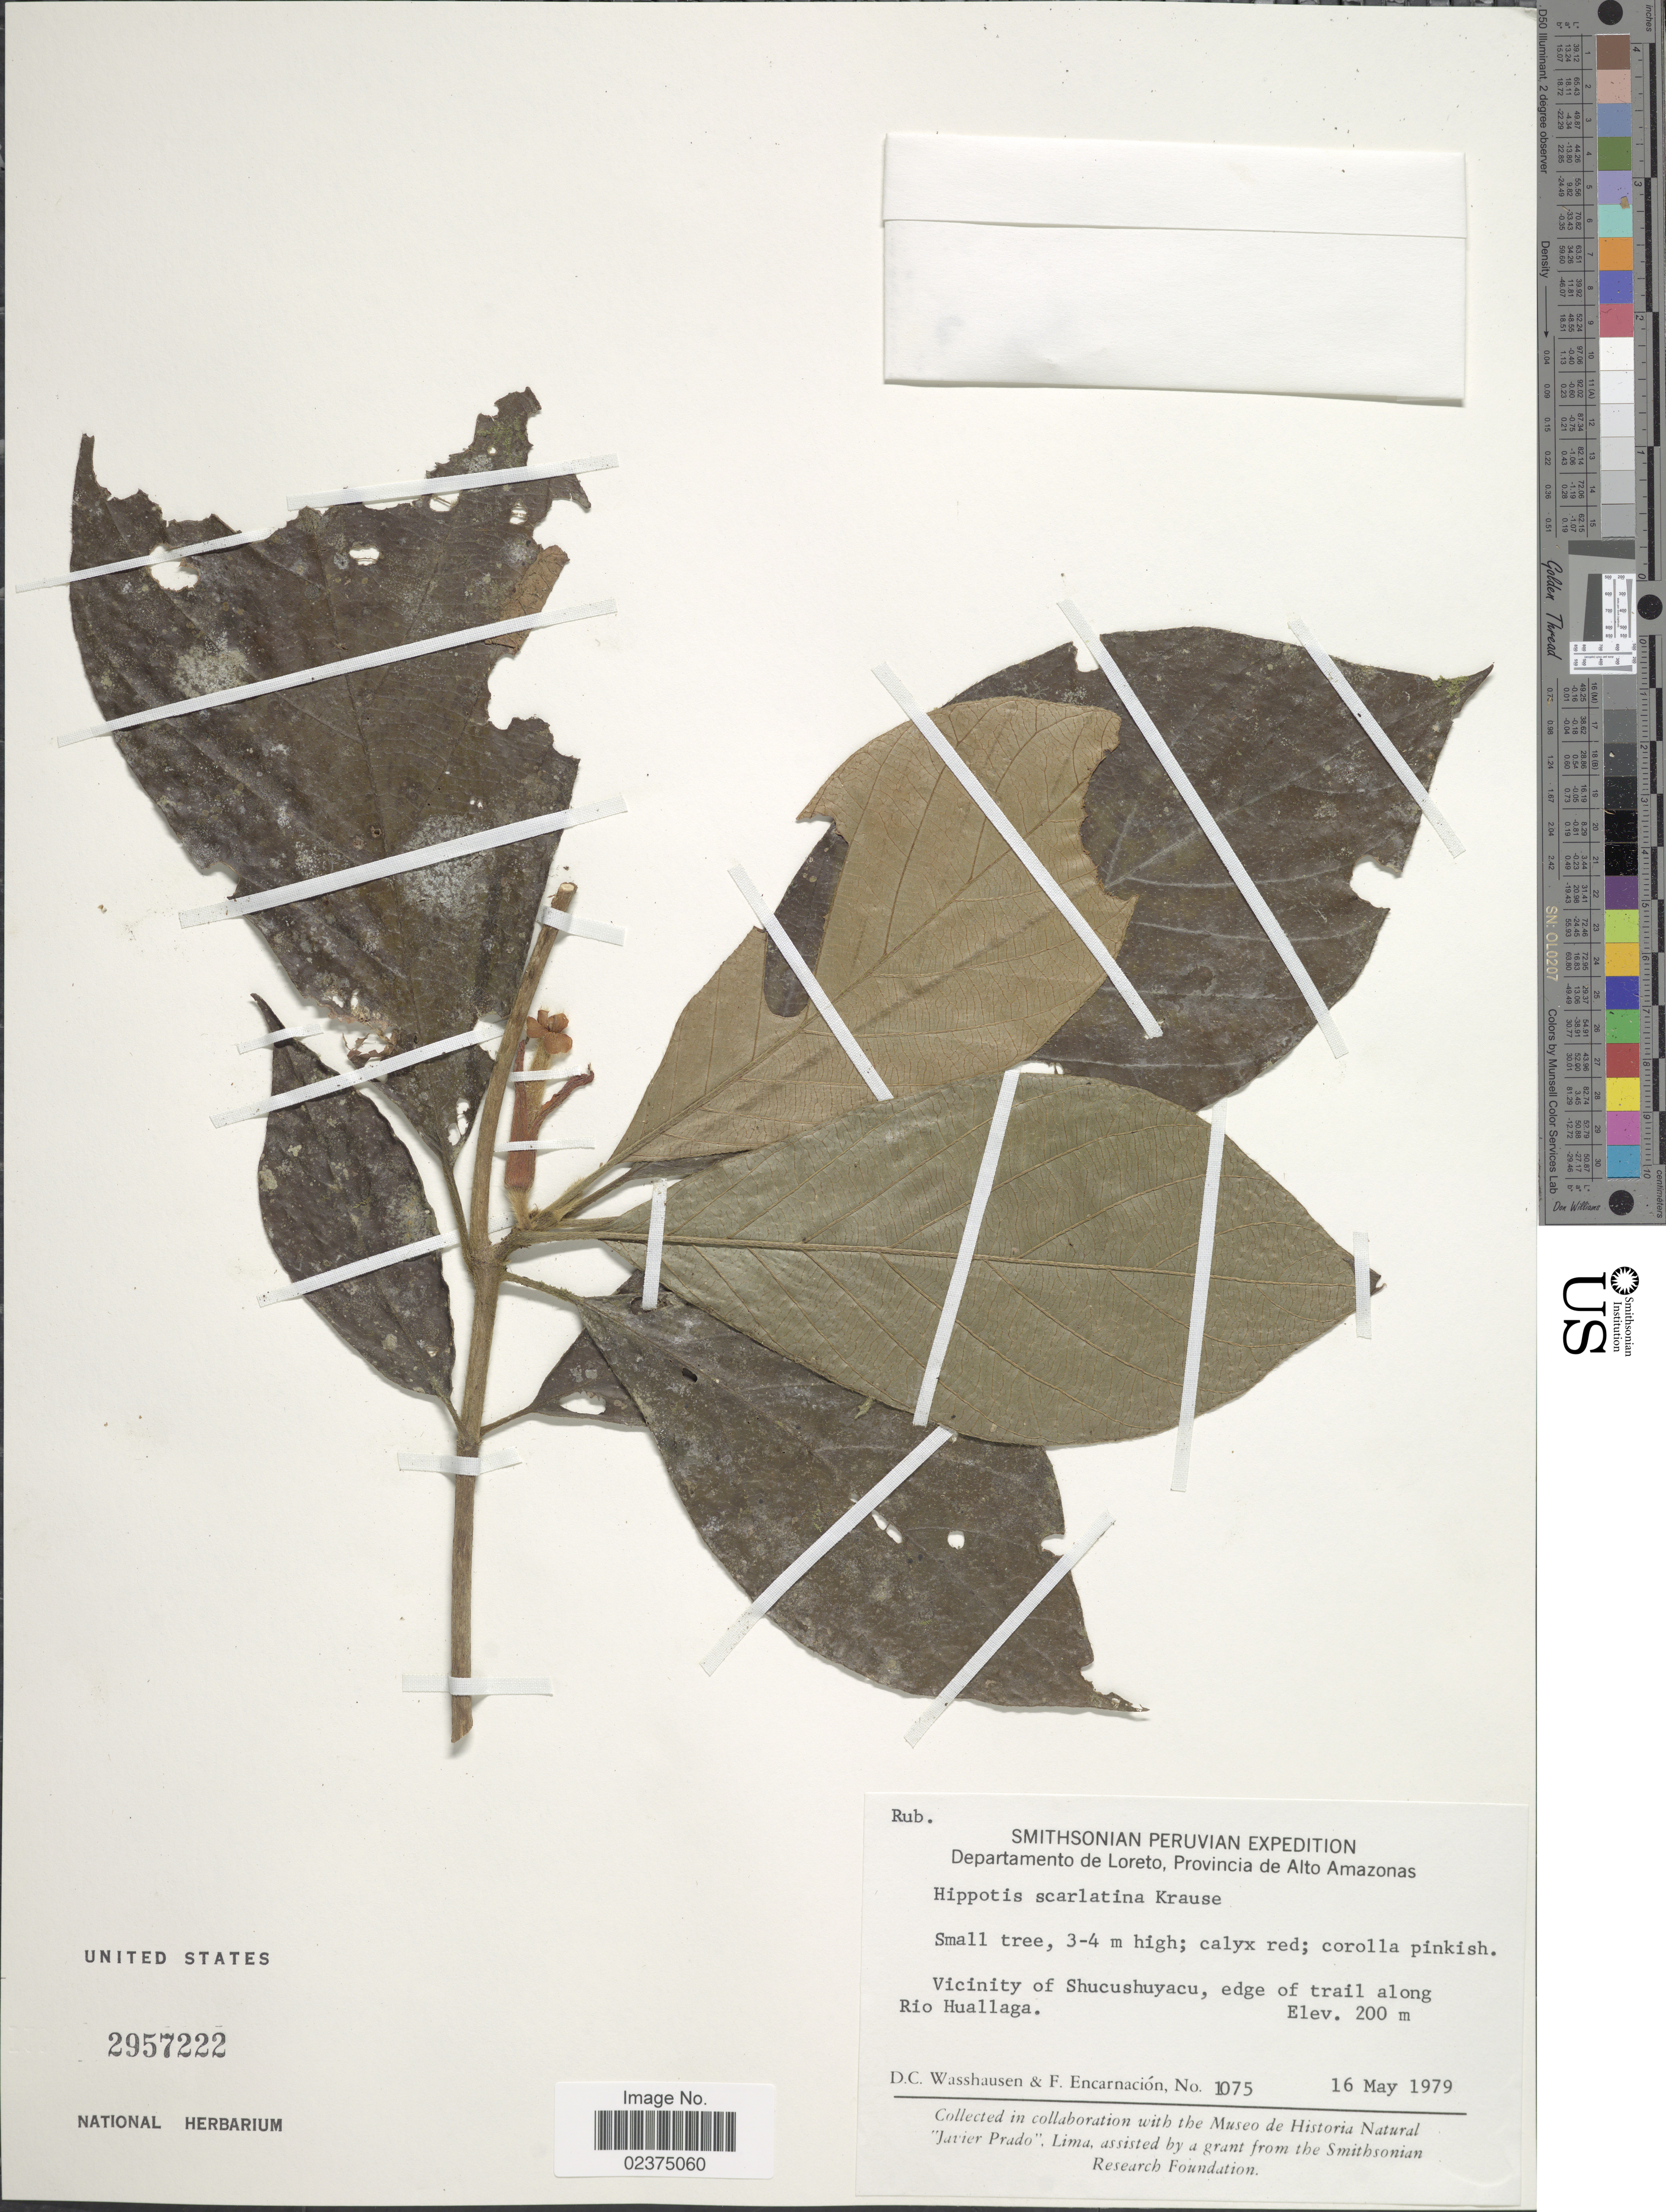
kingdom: Plantae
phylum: Tracheophyta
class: Magnoliopsida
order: Gentianales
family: Rubiaceae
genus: Hippotis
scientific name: Hippotis scarlatina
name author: K. Krause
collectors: D. C. Wasshausen & F. Encarnación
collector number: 1075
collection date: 1979-05-16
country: Peru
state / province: Loreto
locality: Provincia de Alto Amazonas, vicinity of Shucushuyacu, edge of trail along Rio Huallaga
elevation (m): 200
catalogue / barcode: US 2957222